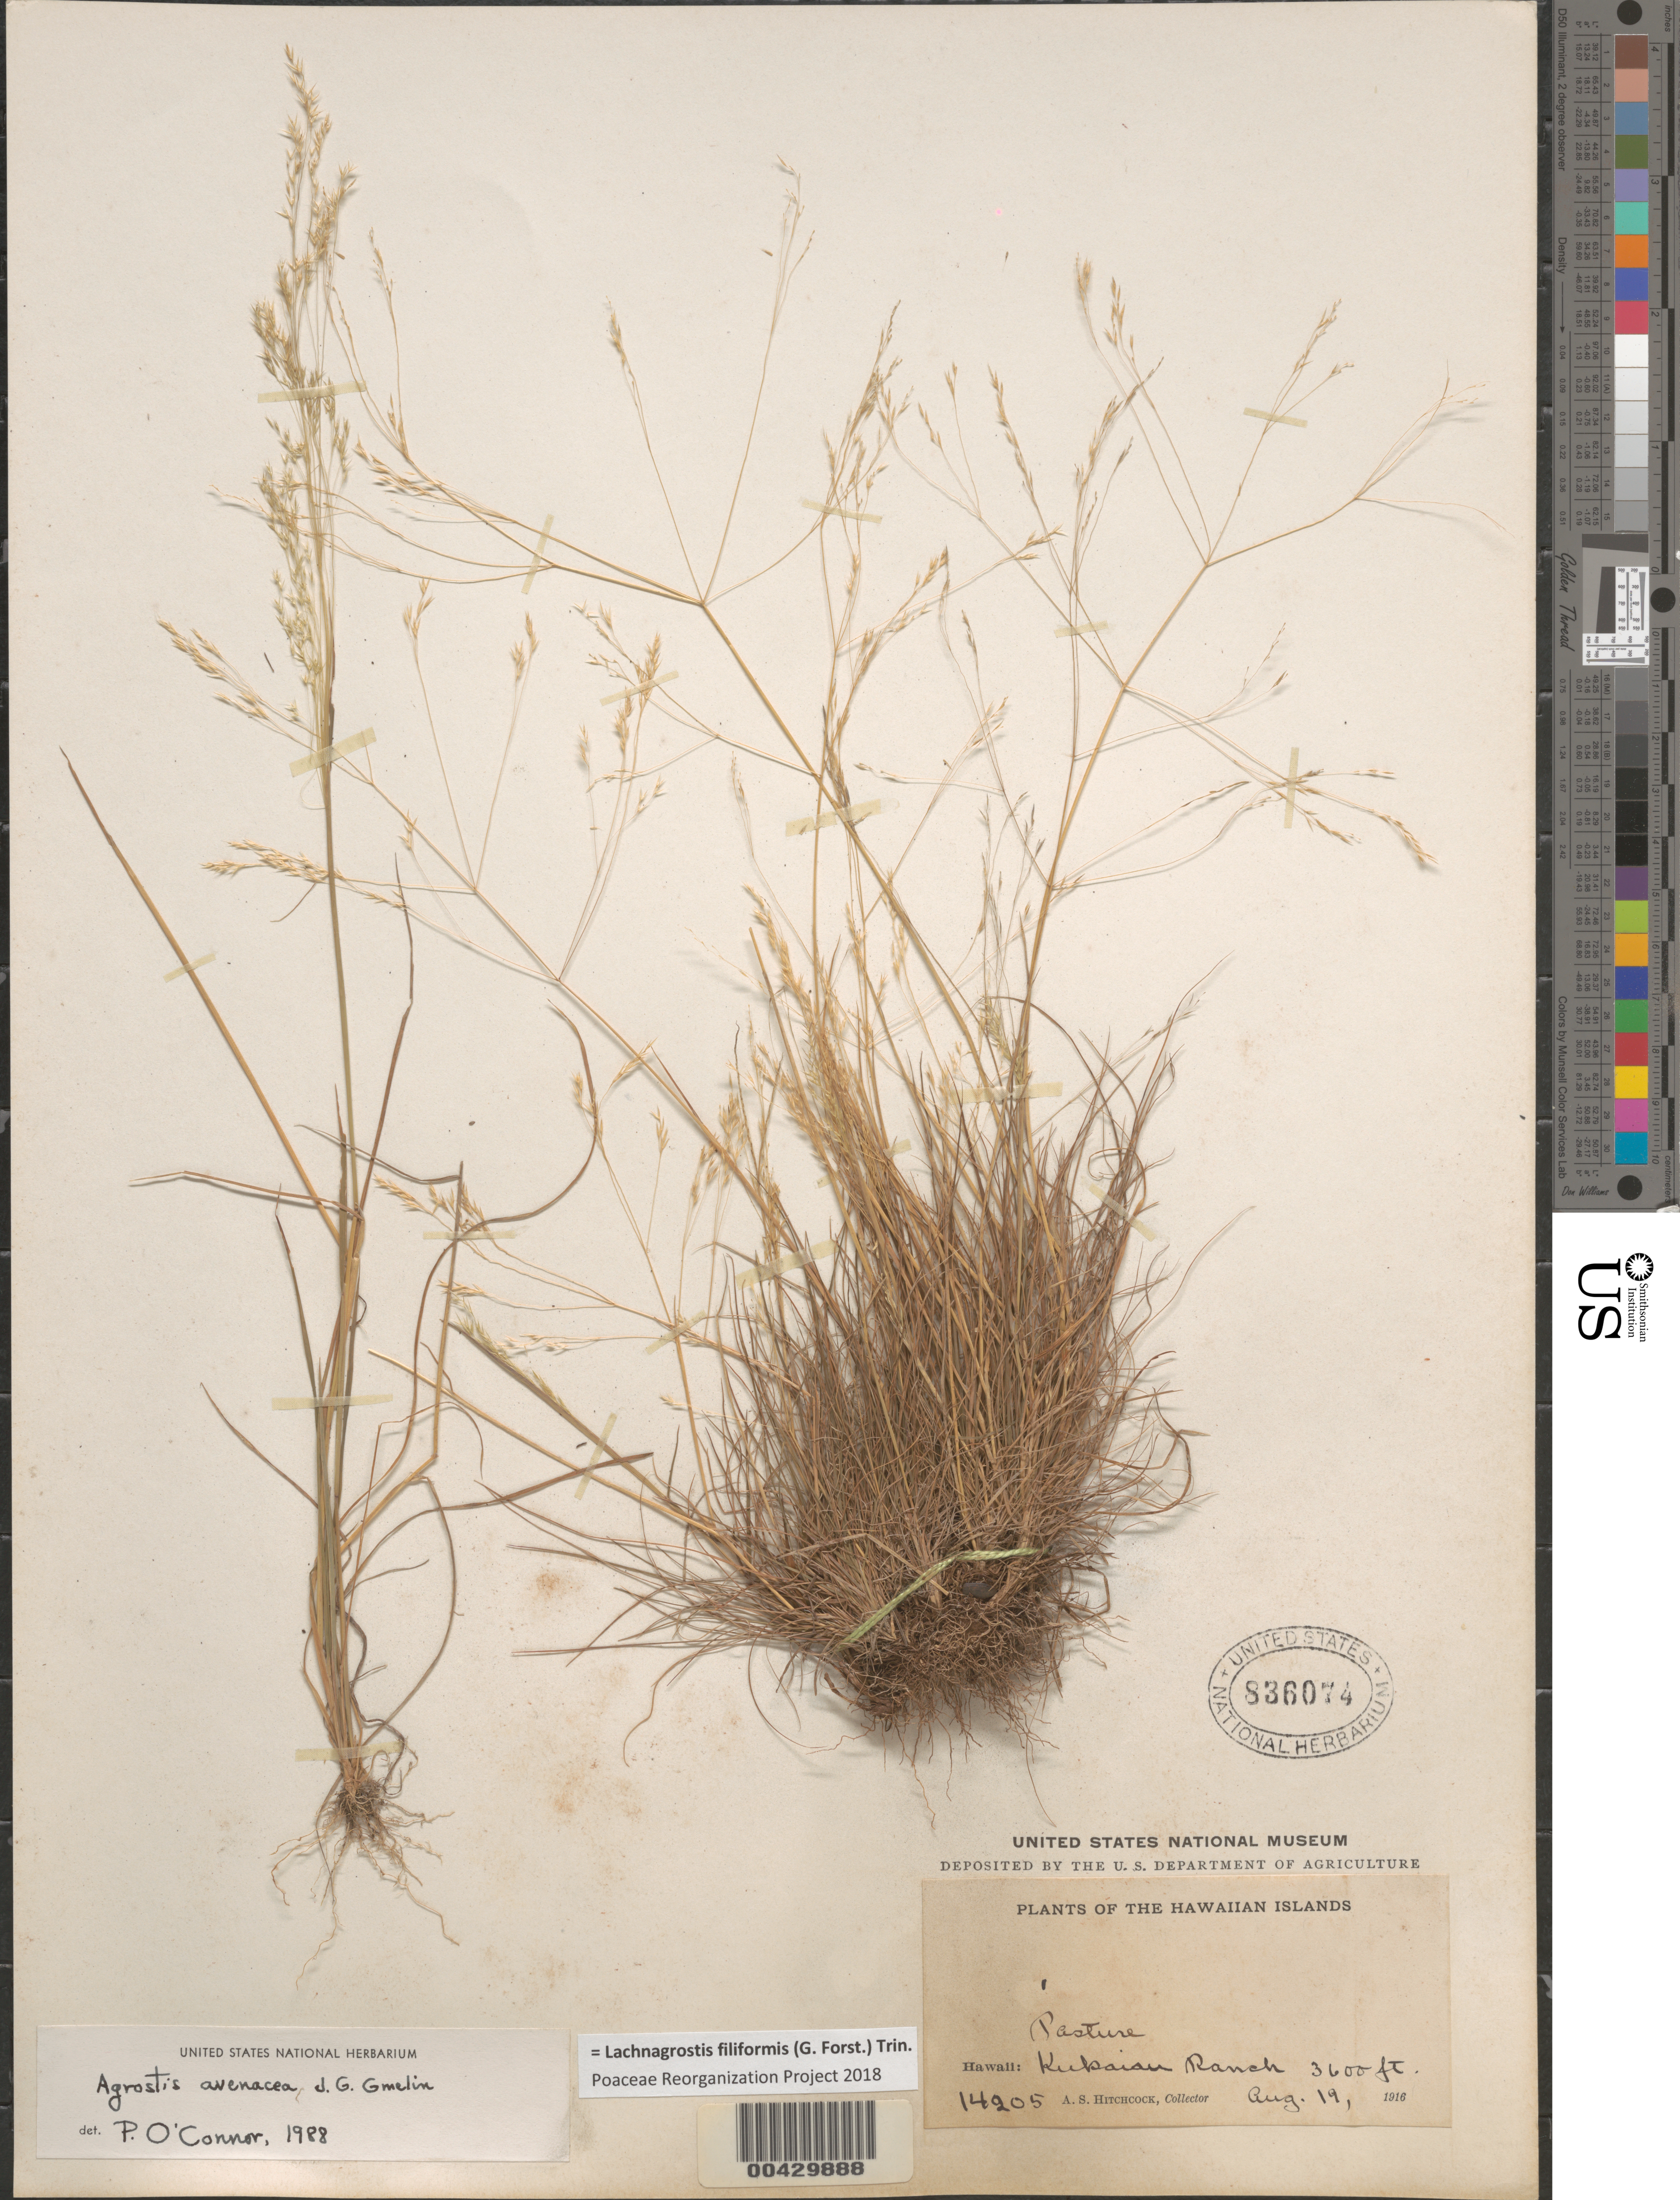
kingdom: Plantae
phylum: Tracheophyta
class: Liliopsida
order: Poales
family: Poaceae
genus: Lachnagrostis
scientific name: Lachnagrostis filiformis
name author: (J.R. Forst.) Trin.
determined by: Poaceae Reorganization Project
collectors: A. S. Hitchcock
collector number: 14205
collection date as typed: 19 Aug 1916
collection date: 1916-08-19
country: United States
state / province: Hawaii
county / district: Hawaii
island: Hawaii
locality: Kukaiau Ranch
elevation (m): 1097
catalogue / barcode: US 836074